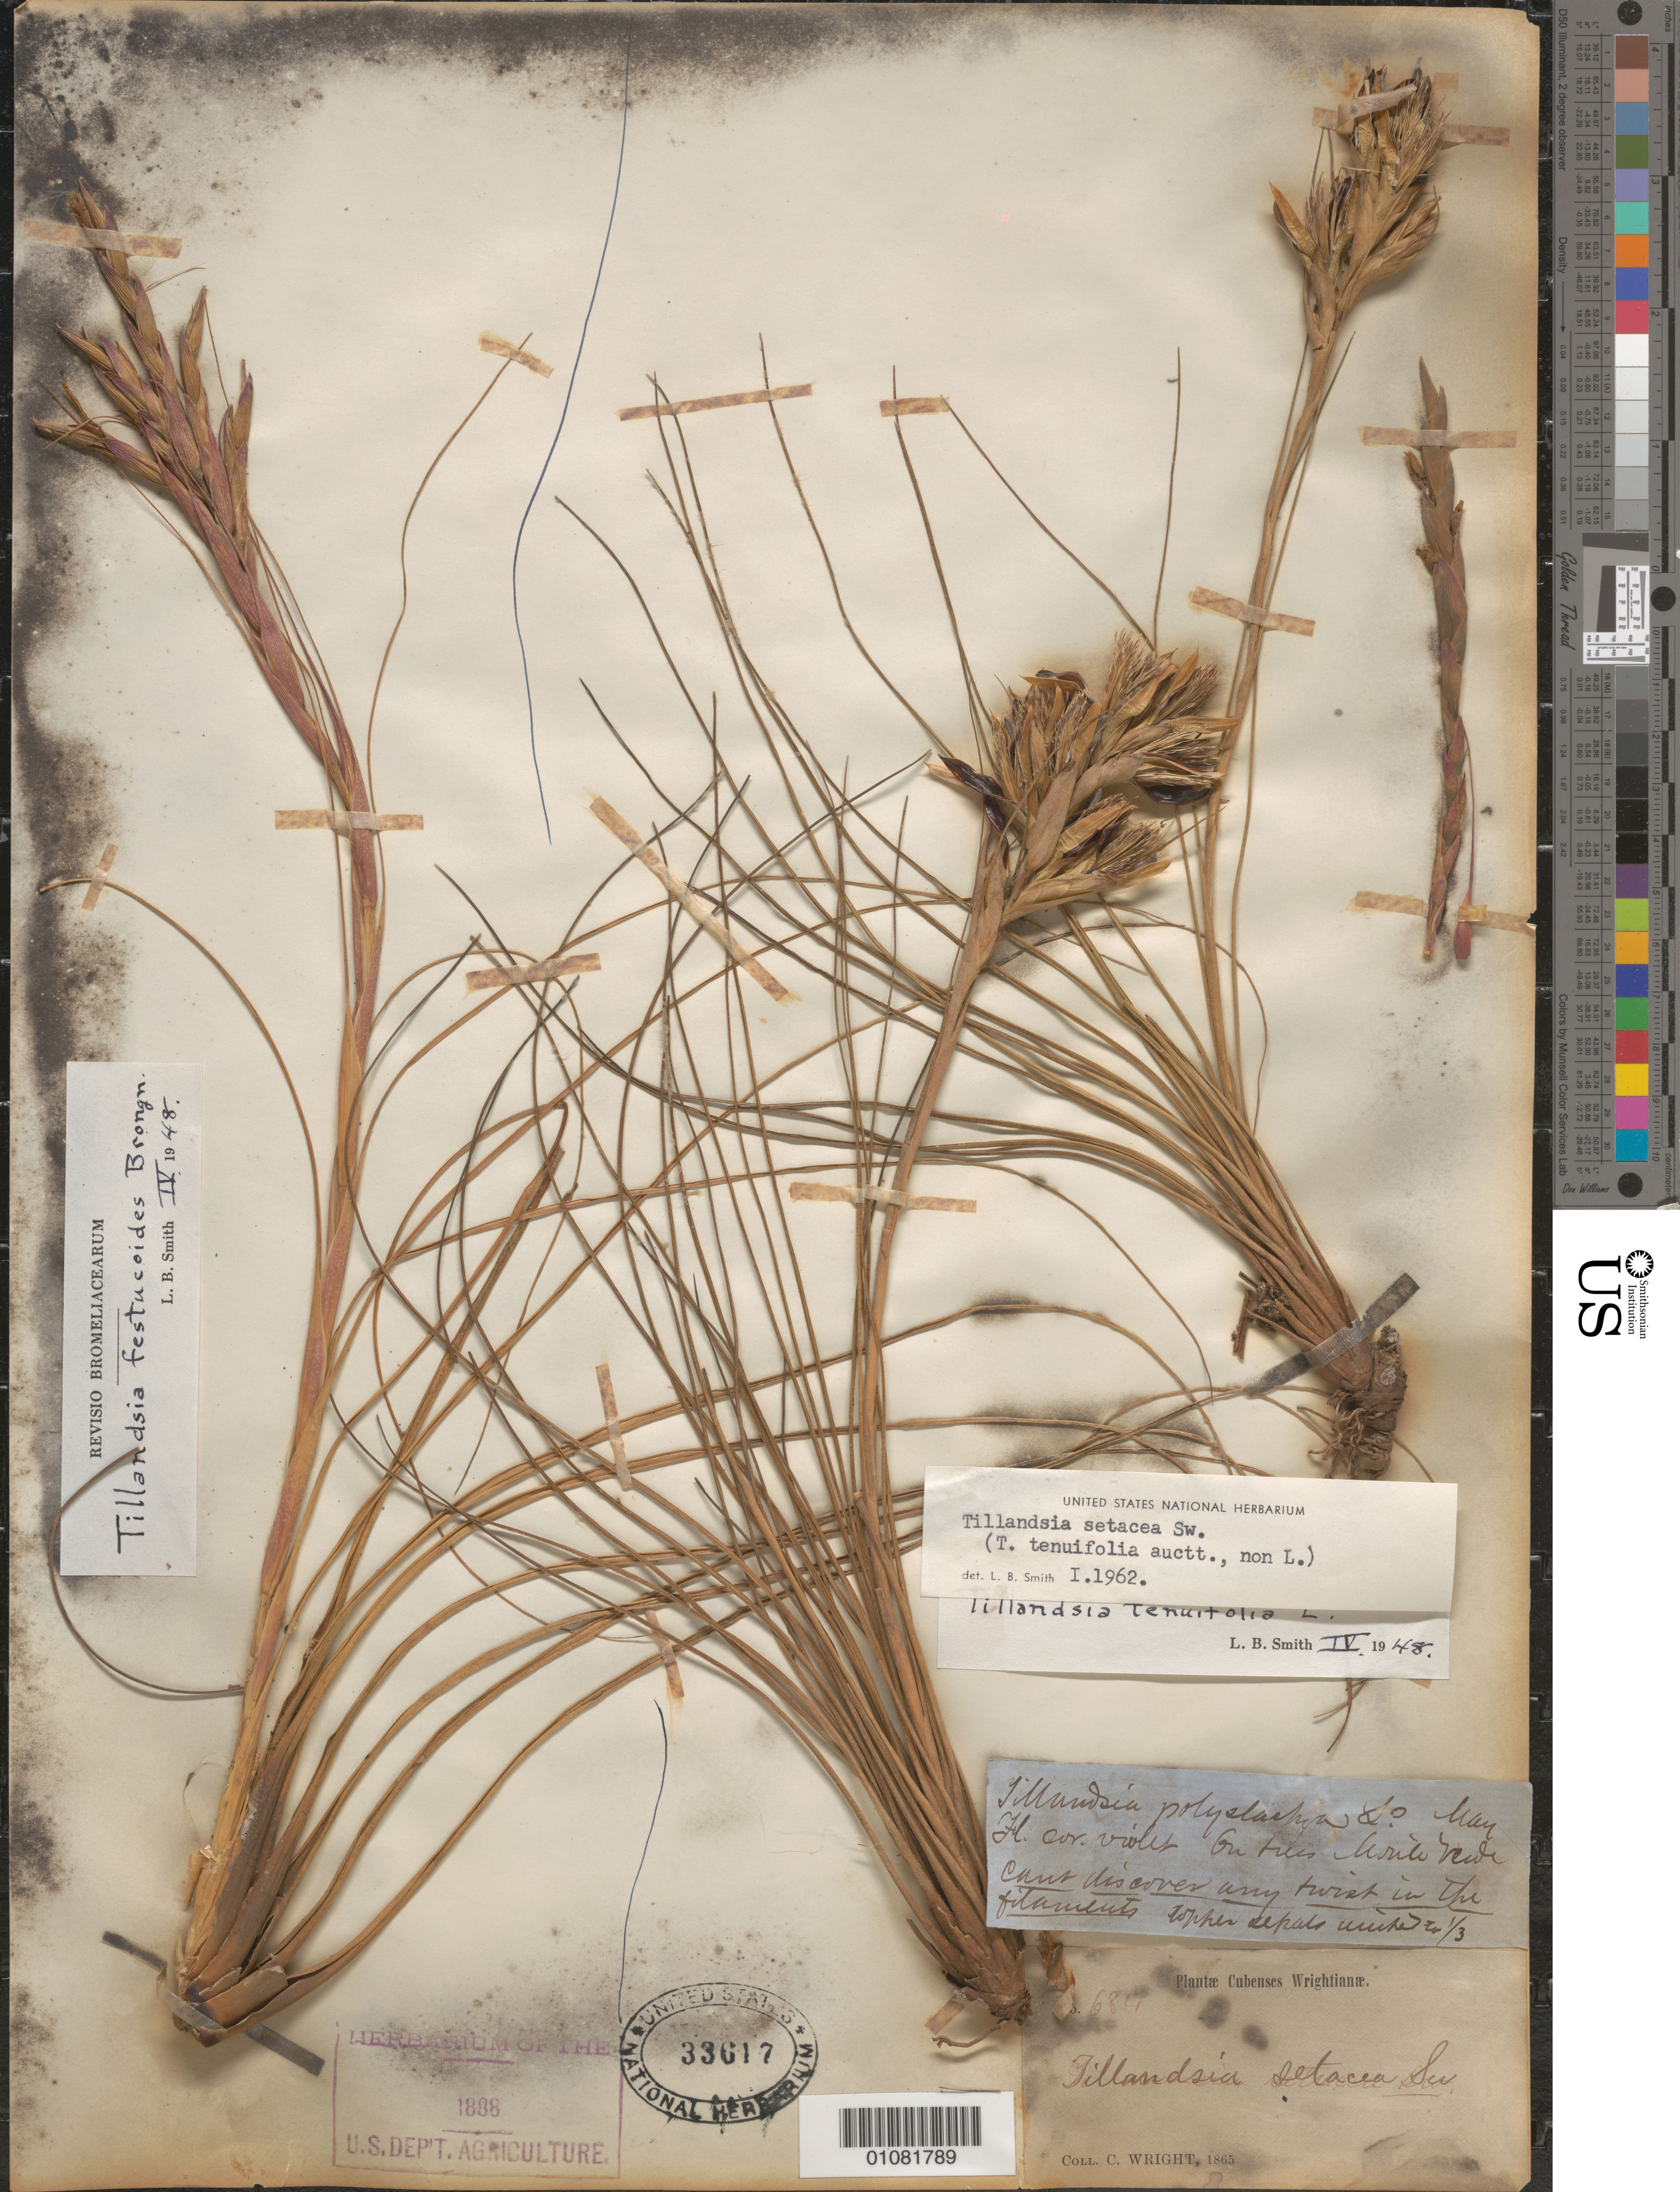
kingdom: Plantae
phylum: Tracheophyta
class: Liliopsida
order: Poales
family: Bromeliaceae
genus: Tillandsia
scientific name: Tillandsia setacea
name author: Sw.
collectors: C. Wright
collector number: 684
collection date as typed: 1865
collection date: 1865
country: Cuba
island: Cuba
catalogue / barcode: US 33617